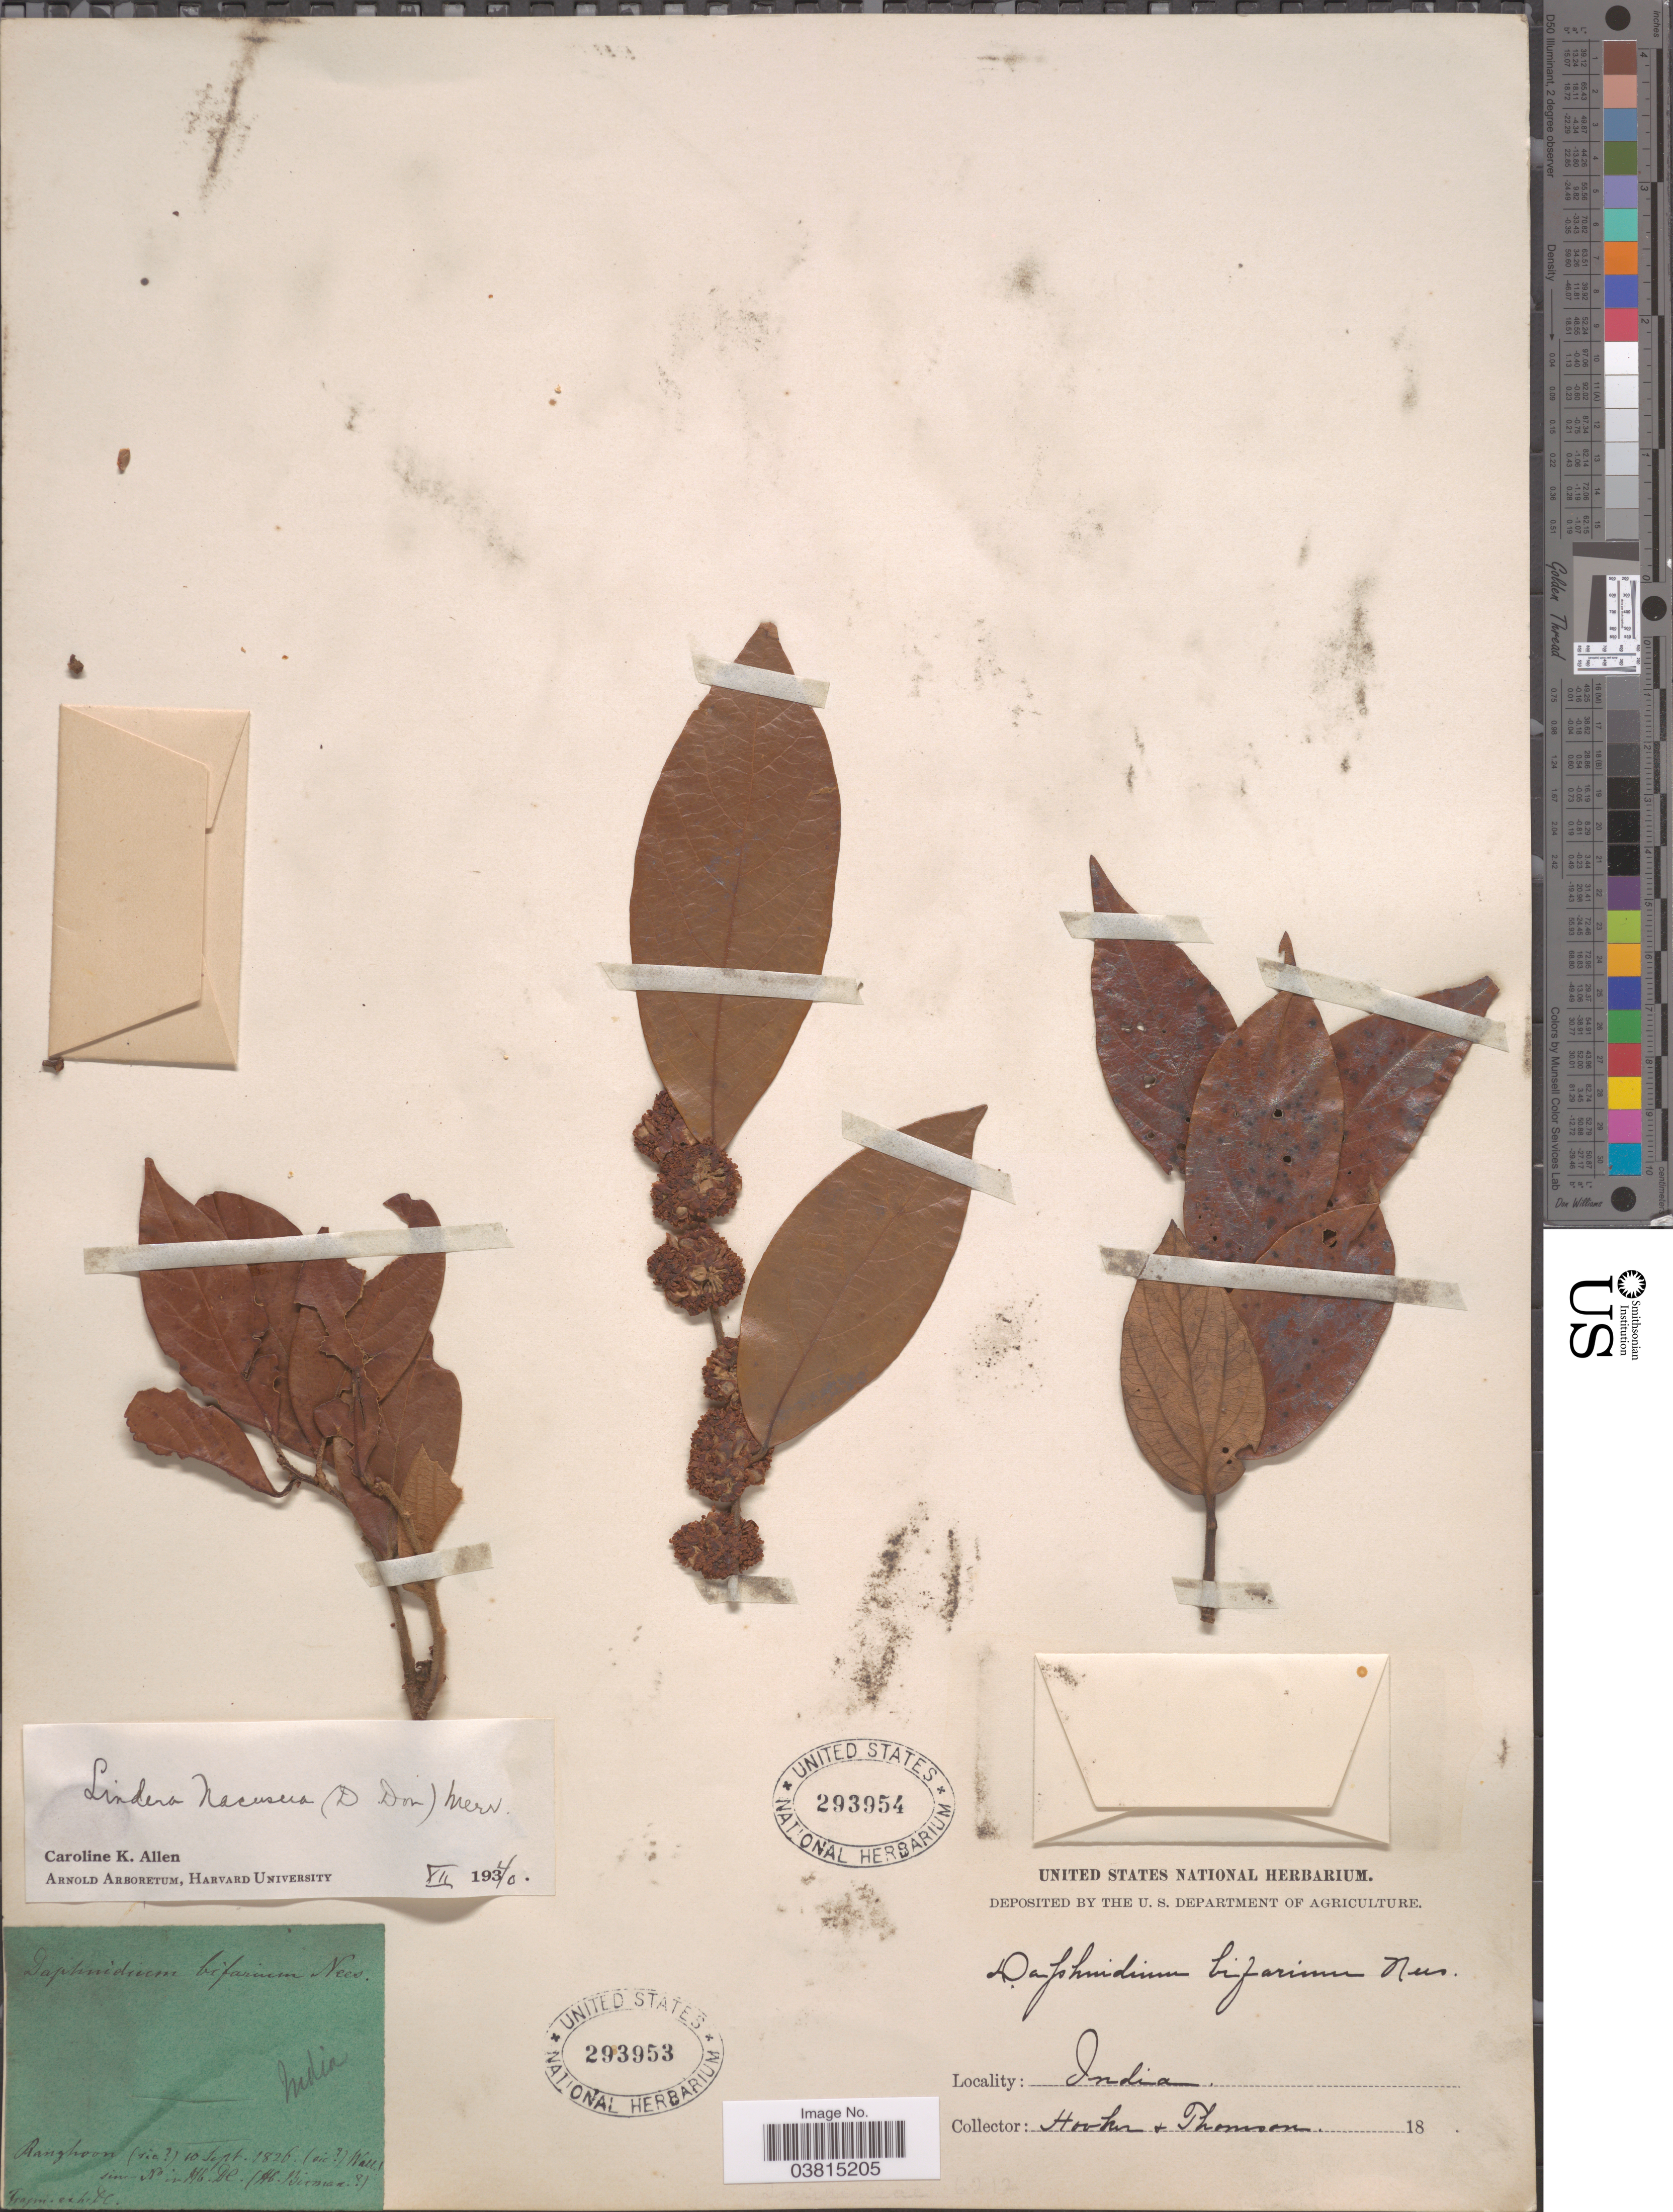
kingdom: Plantae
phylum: Tracheophyta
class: Magnoliopsida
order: Laurales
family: Lauraceae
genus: Lindera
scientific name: Lindera nacusua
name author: (D. Don) Merr.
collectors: -. Hooker & -- Thomson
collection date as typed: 18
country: India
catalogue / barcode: US 293954